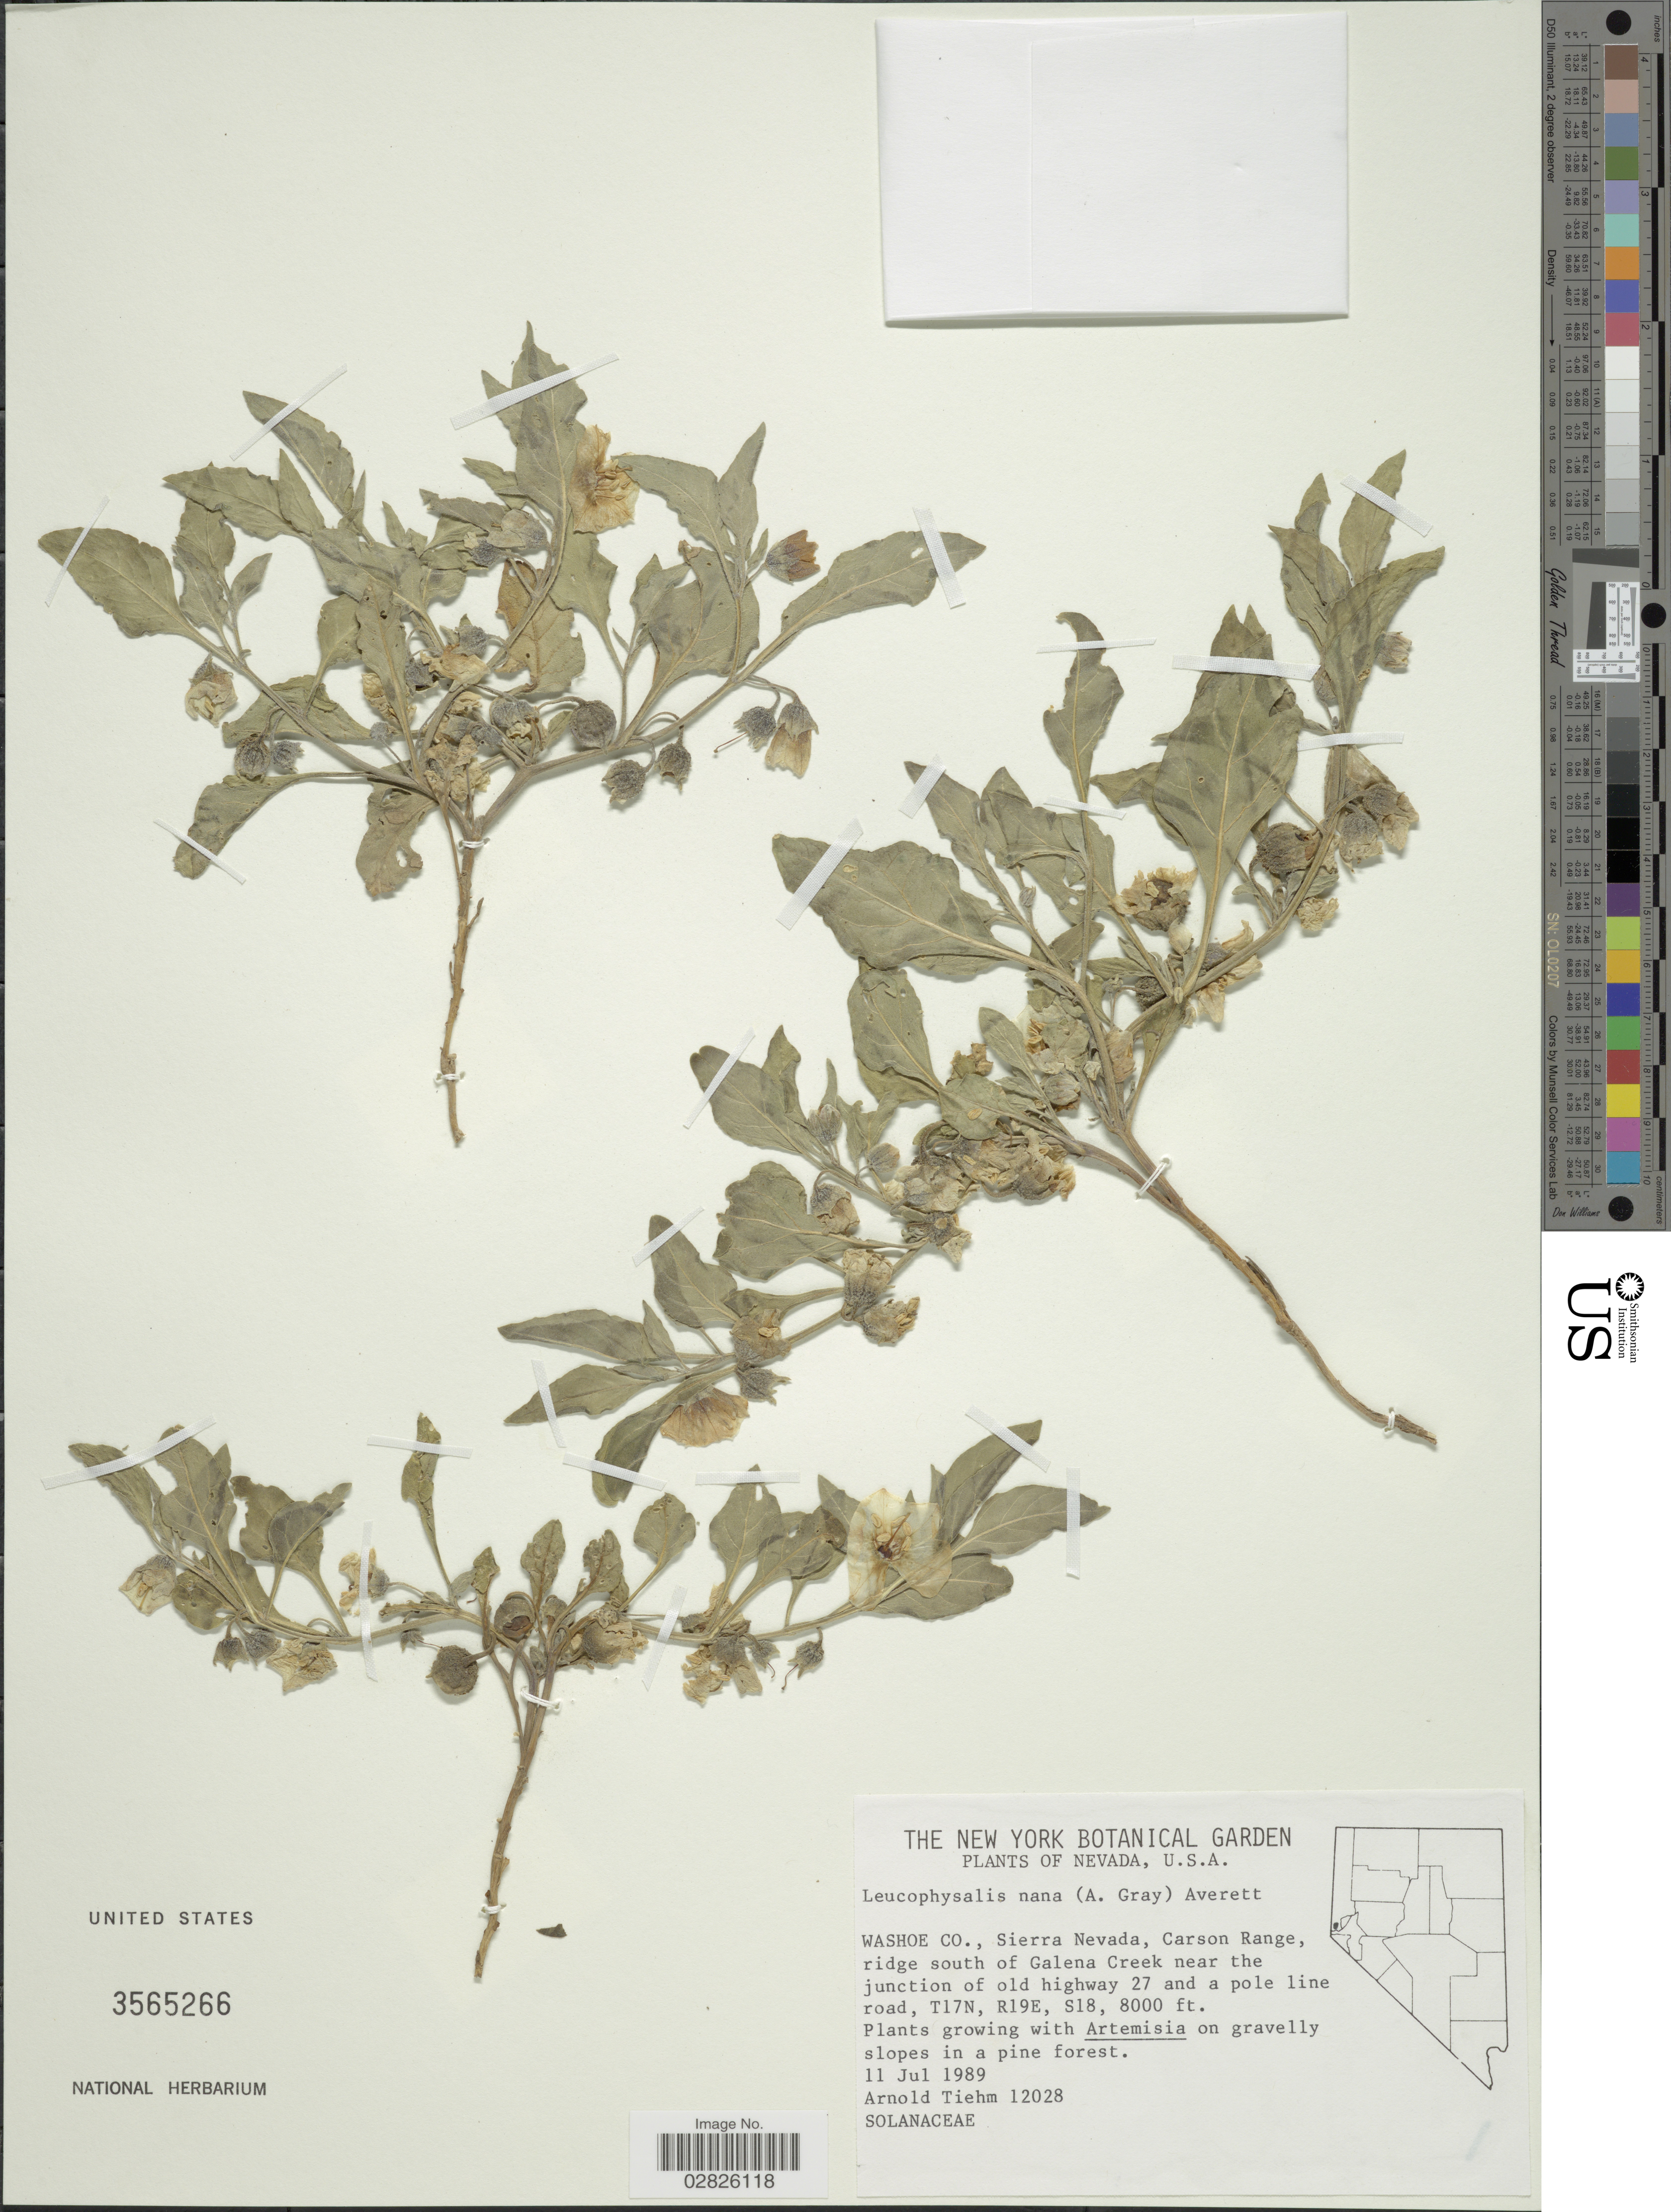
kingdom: Plantae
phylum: Tracheophyta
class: Magnoliopsida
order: Solanales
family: Solanaceae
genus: Leucophysalis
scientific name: Leucophysalis nana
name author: (A. Gray) Averett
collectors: A. Tiehm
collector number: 12028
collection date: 1989-07-11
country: United States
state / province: Nevada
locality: Washoe Co., Sierra Nevada, Carson Range, ridge south of Galena Creek near the junction of old highway 27 and a pole line road, T17N, R19E, S18.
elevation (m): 2438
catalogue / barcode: US 3565266